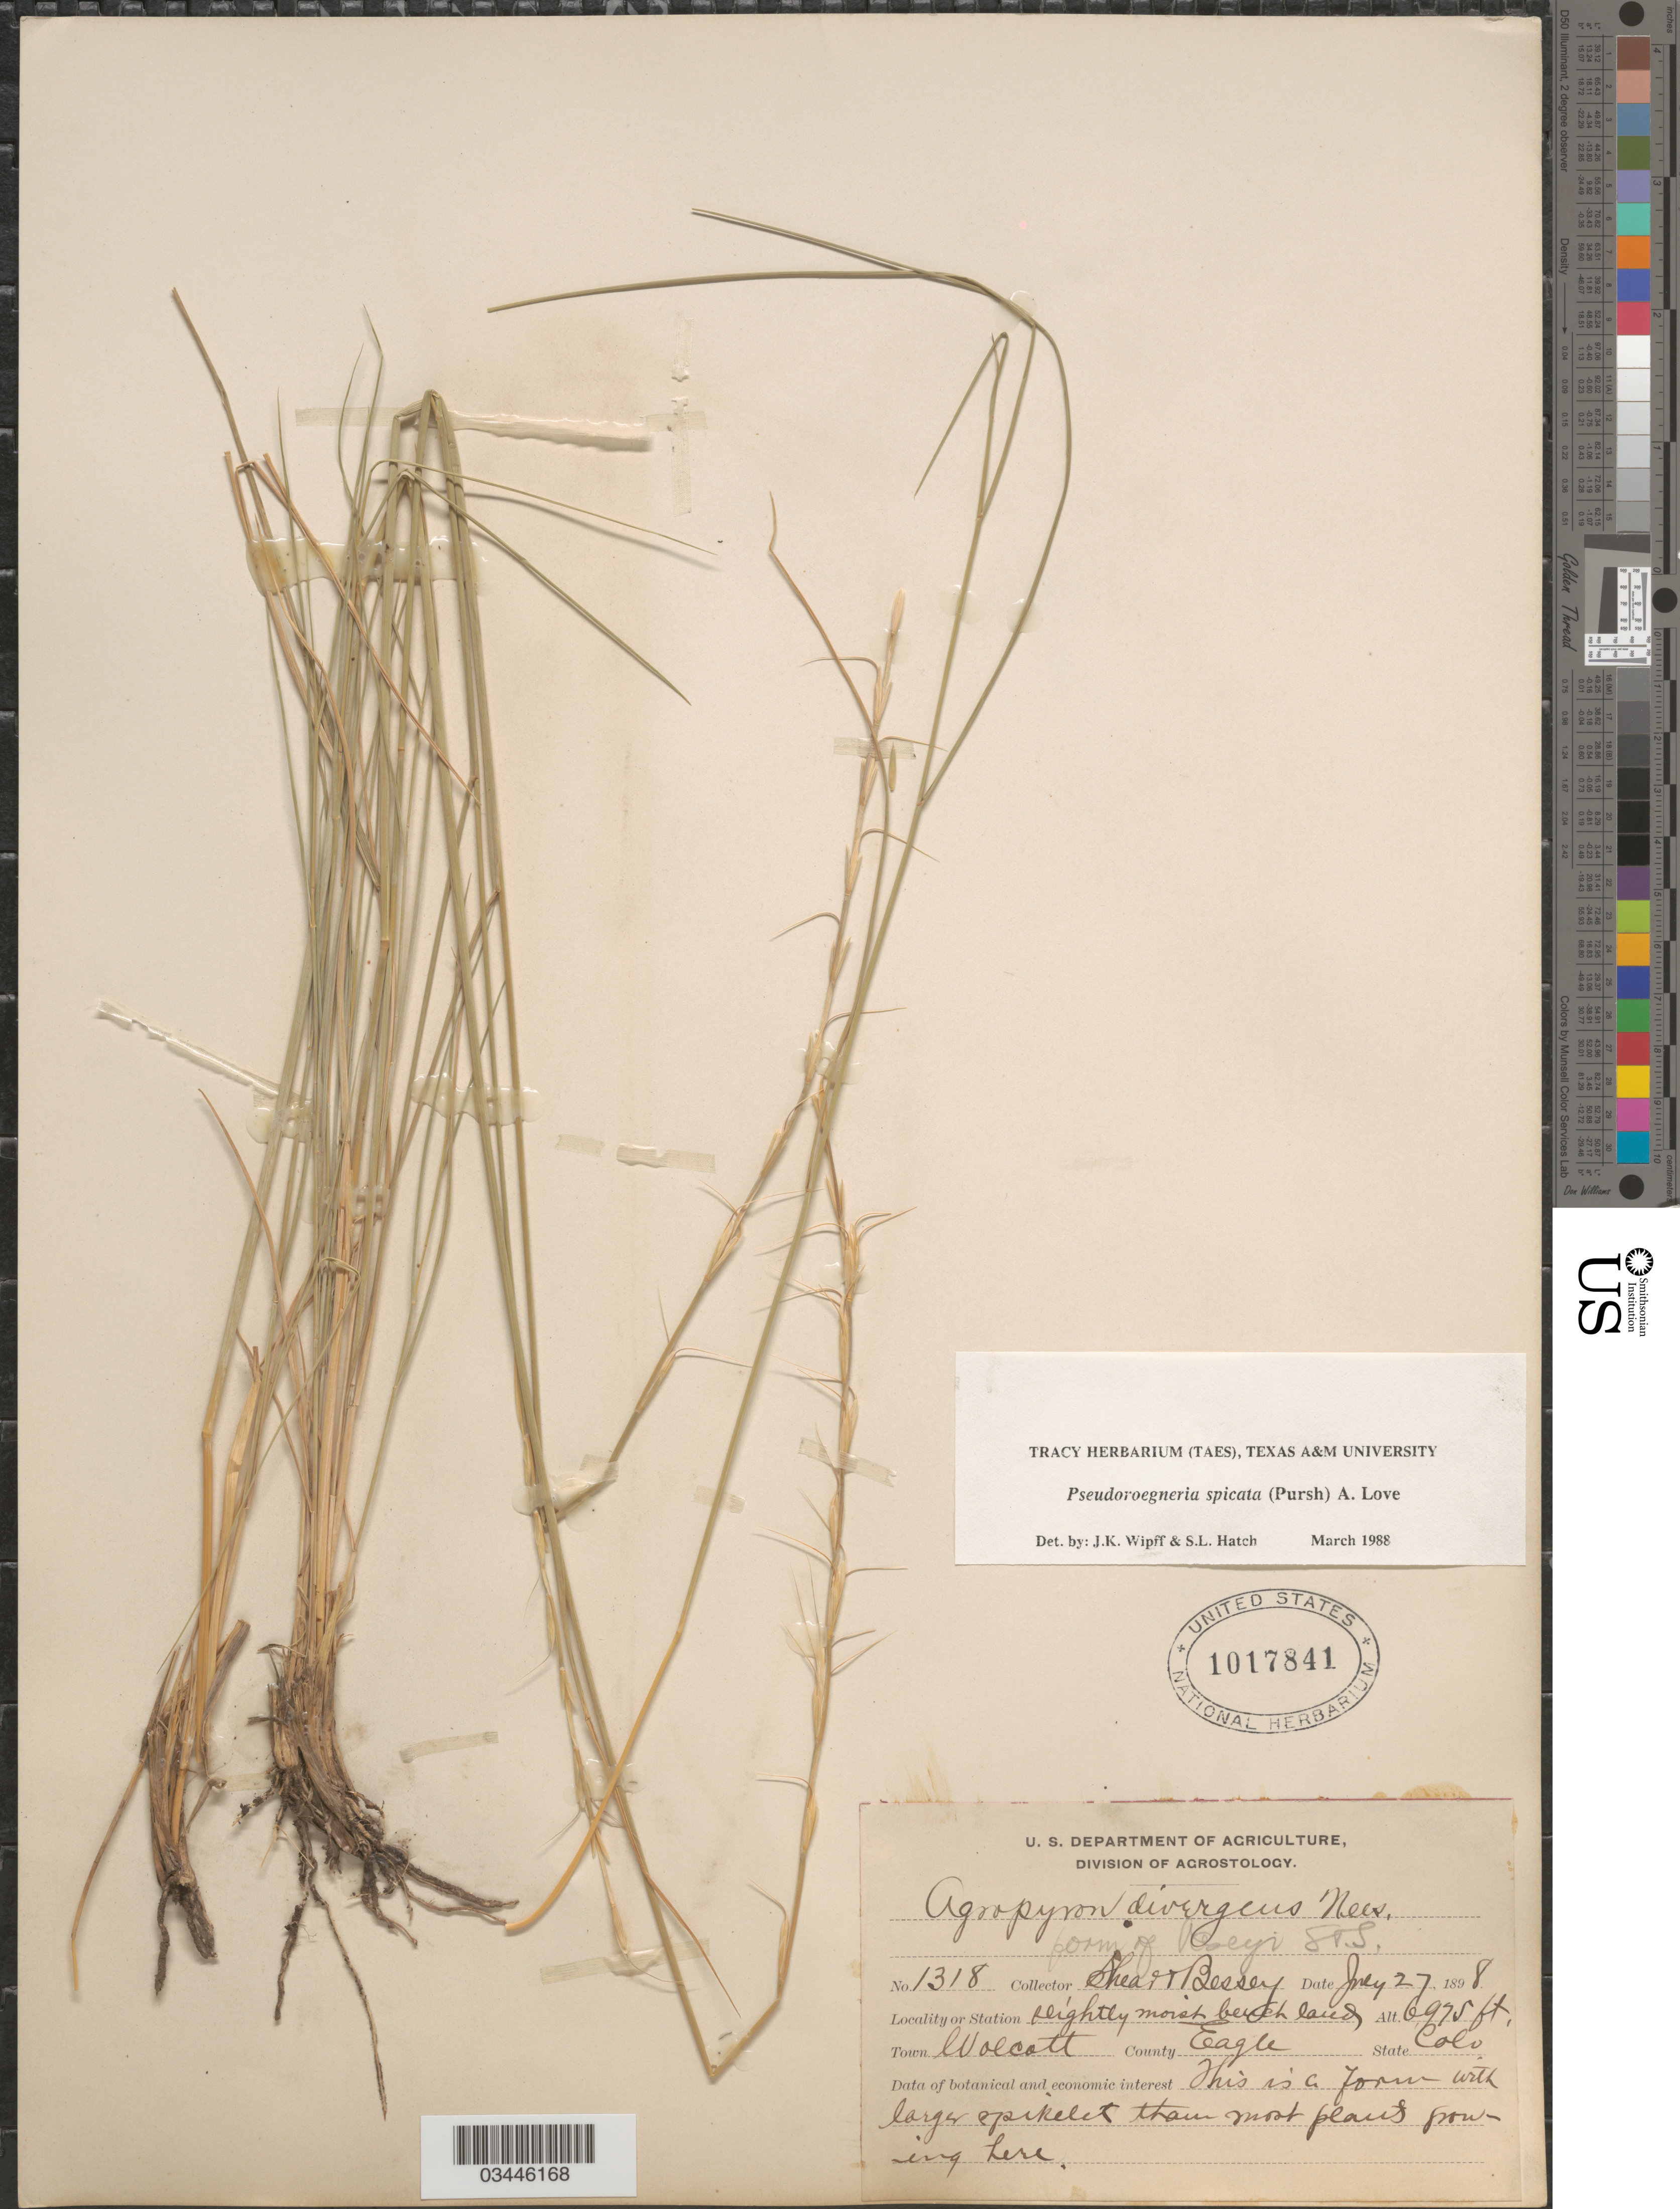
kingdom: Plantae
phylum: Tracheophyta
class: Liliopsida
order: Poales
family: Poaceae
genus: Pseudoroegneria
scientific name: Pseudoroegneria spicata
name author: (Pursh) Á. Löve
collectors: -- Shear & -. Bessey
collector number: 1318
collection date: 1898-07-27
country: United States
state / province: Colorado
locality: Town Wolcott. County Eagle.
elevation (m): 2126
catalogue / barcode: US 1017841